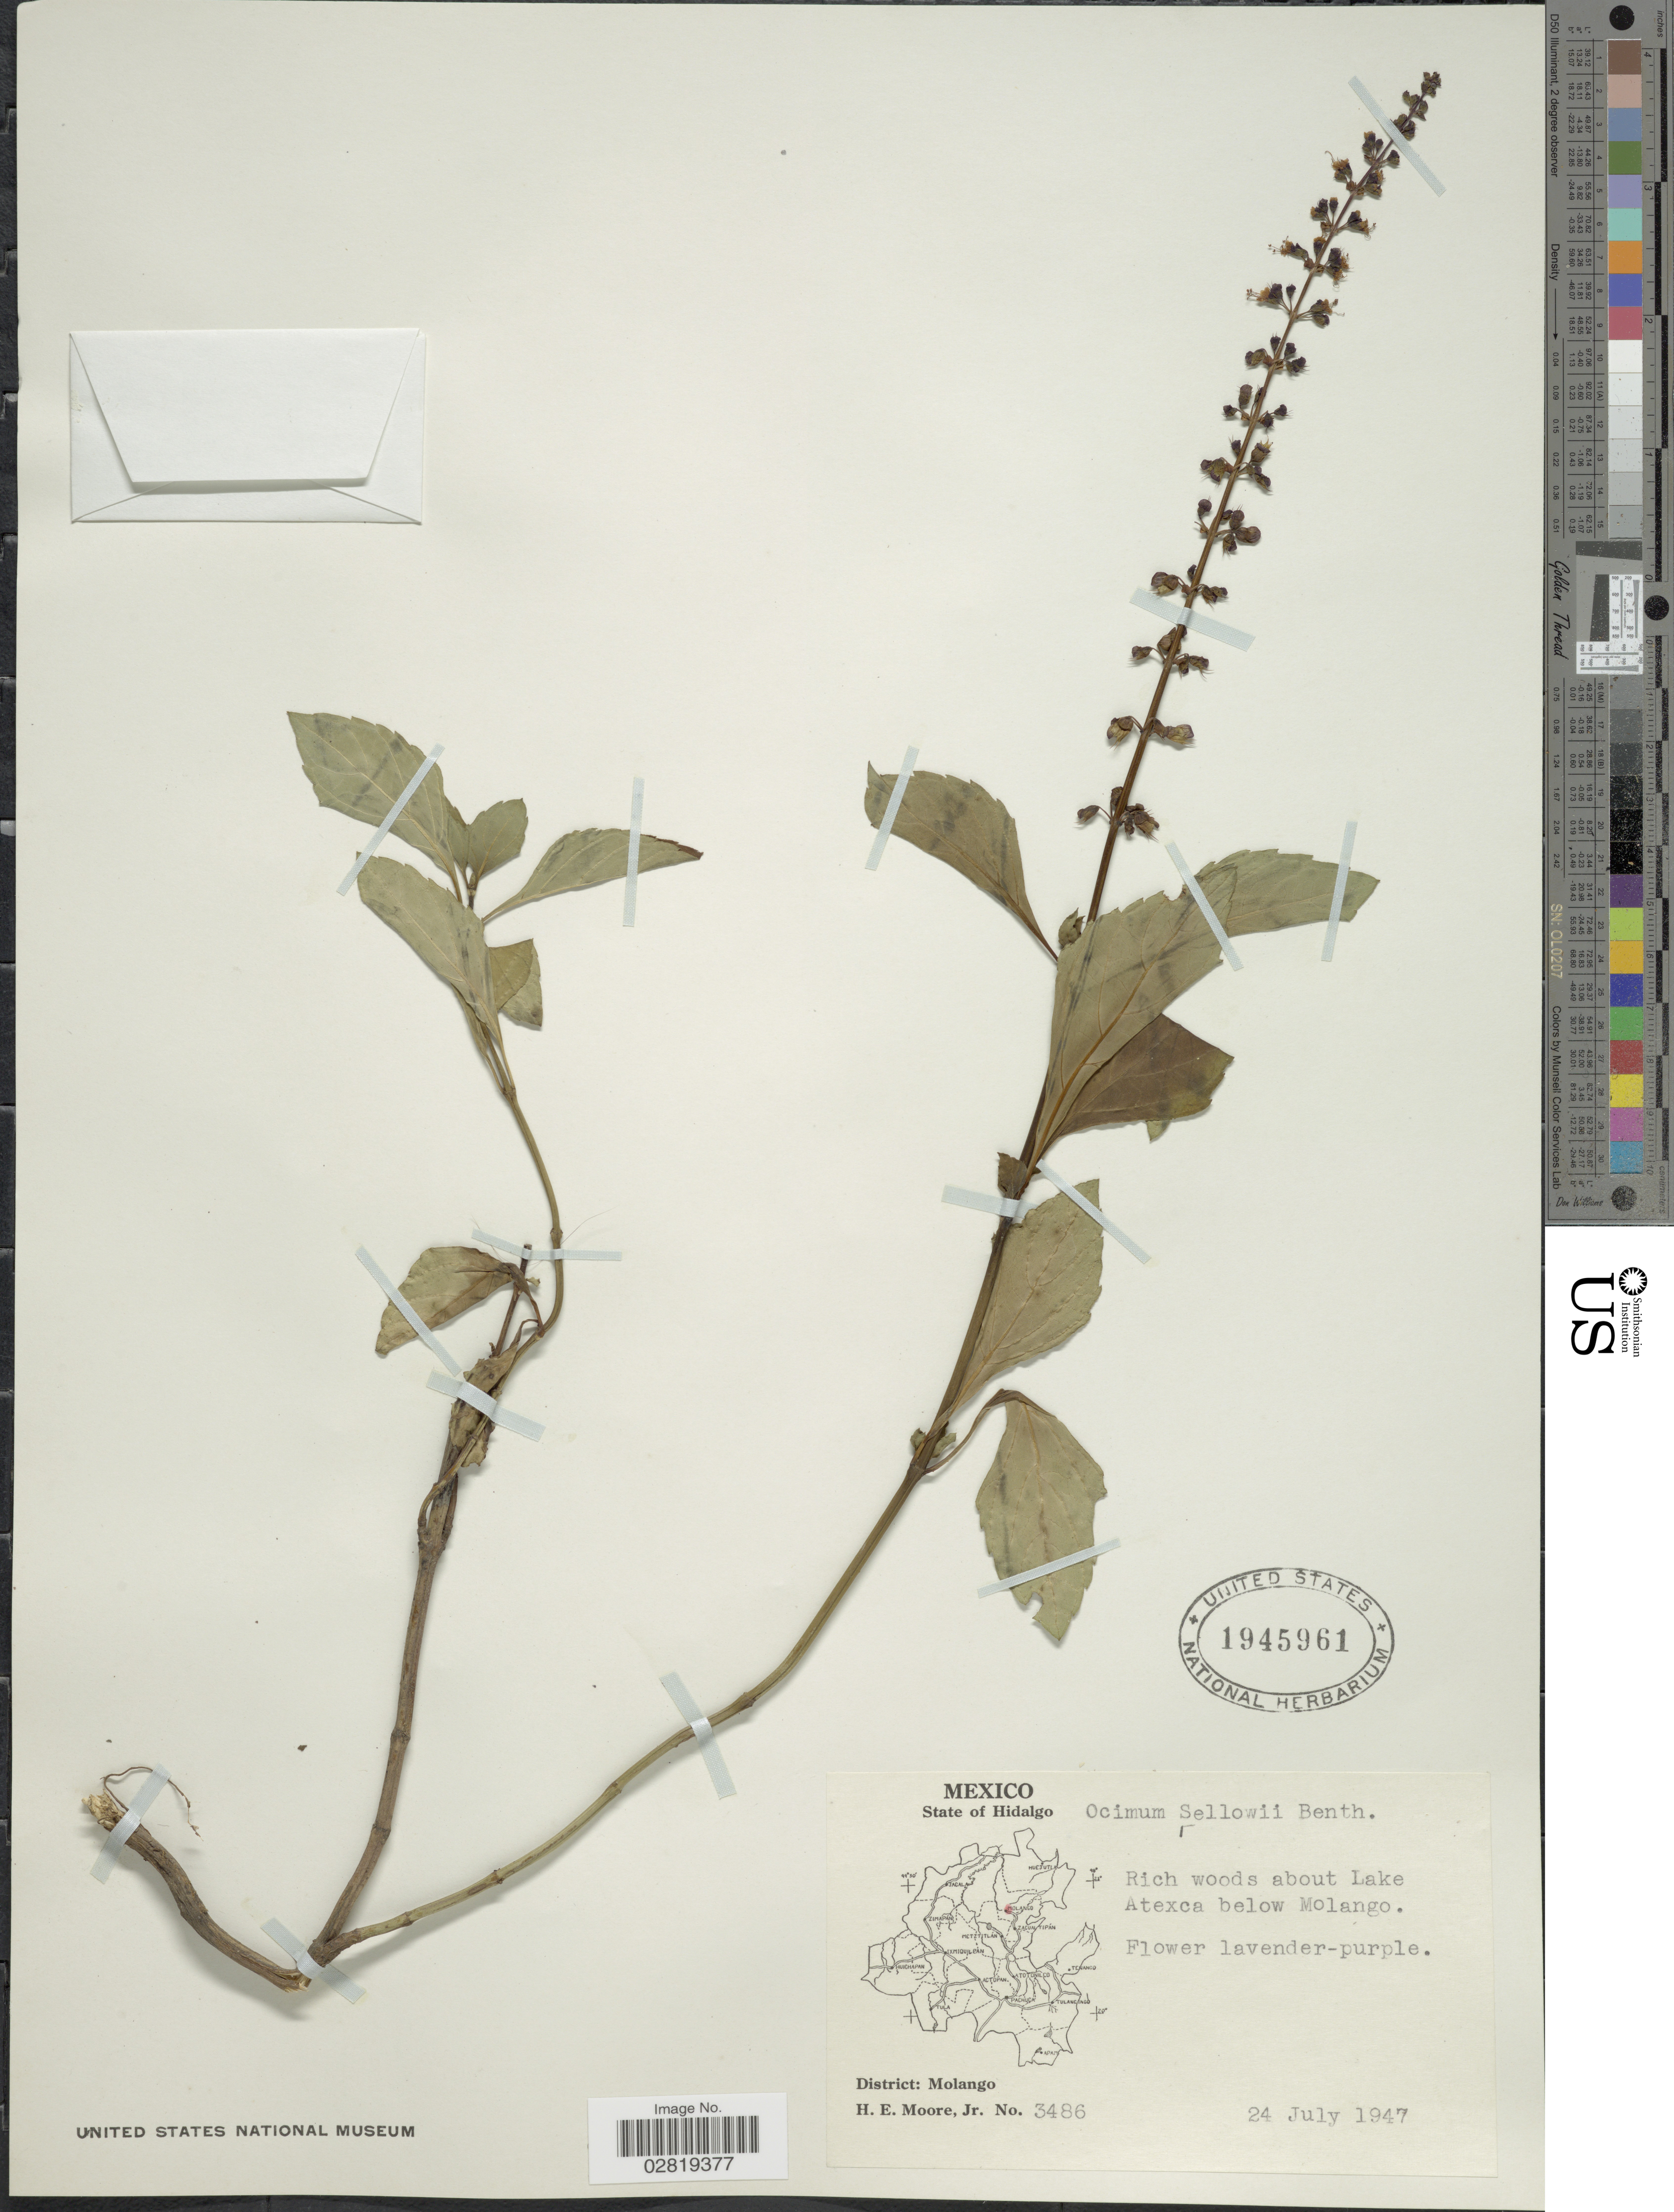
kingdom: Plantae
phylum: Tracheophyta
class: Magnoliopsida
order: Lamiales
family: Lamiaceae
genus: Ocimum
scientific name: Ocimum selloi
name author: Benth.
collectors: H. Moore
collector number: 3486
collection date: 1947-07-24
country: Mexico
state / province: Hidalgo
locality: Rich woods about Lake Atexa below Molango. District: Molango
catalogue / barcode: US 1945961